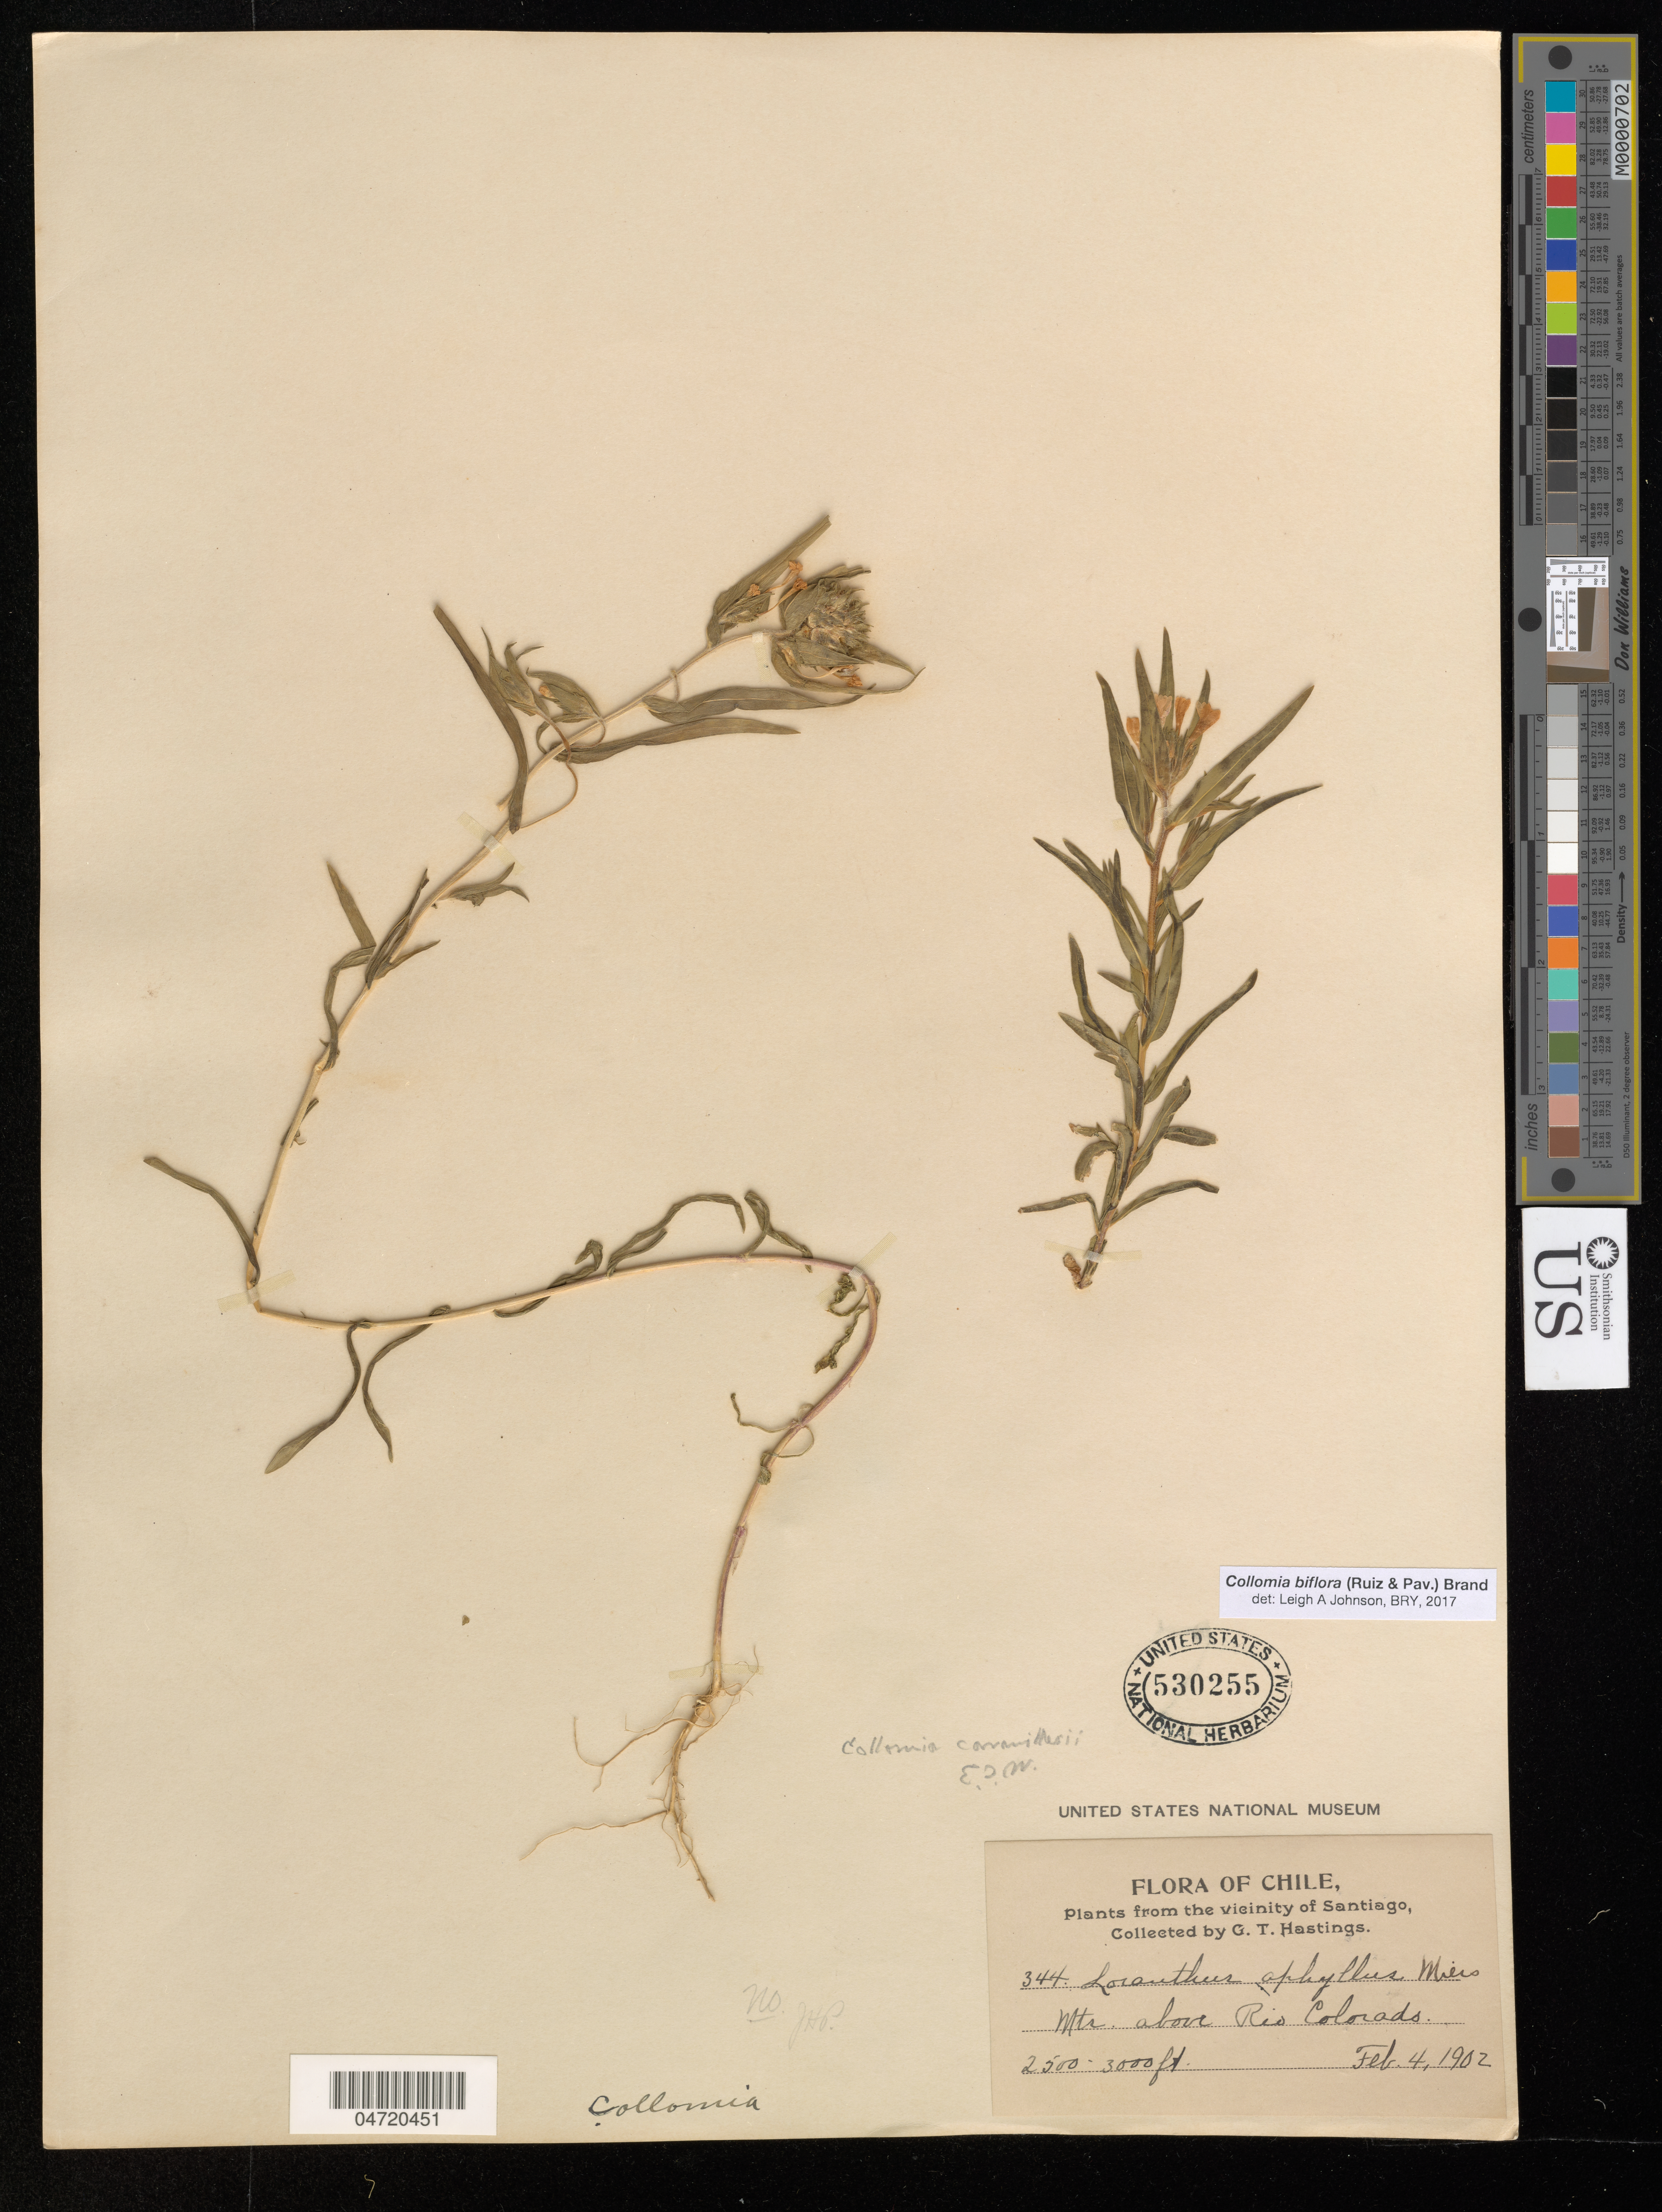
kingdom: Plantae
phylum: Tracheophyta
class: Magnoliopsida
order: Ericales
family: Polemoniaceae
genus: Collomia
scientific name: Collomia biflora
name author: (Ruiz & Pav.) Brand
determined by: Johnson, Leigh Alma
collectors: G. Hastings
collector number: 344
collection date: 1902-02-04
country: Chile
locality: The vicinity of Santiago. Mts. above Rio Colorado.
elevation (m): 762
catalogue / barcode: US 530255